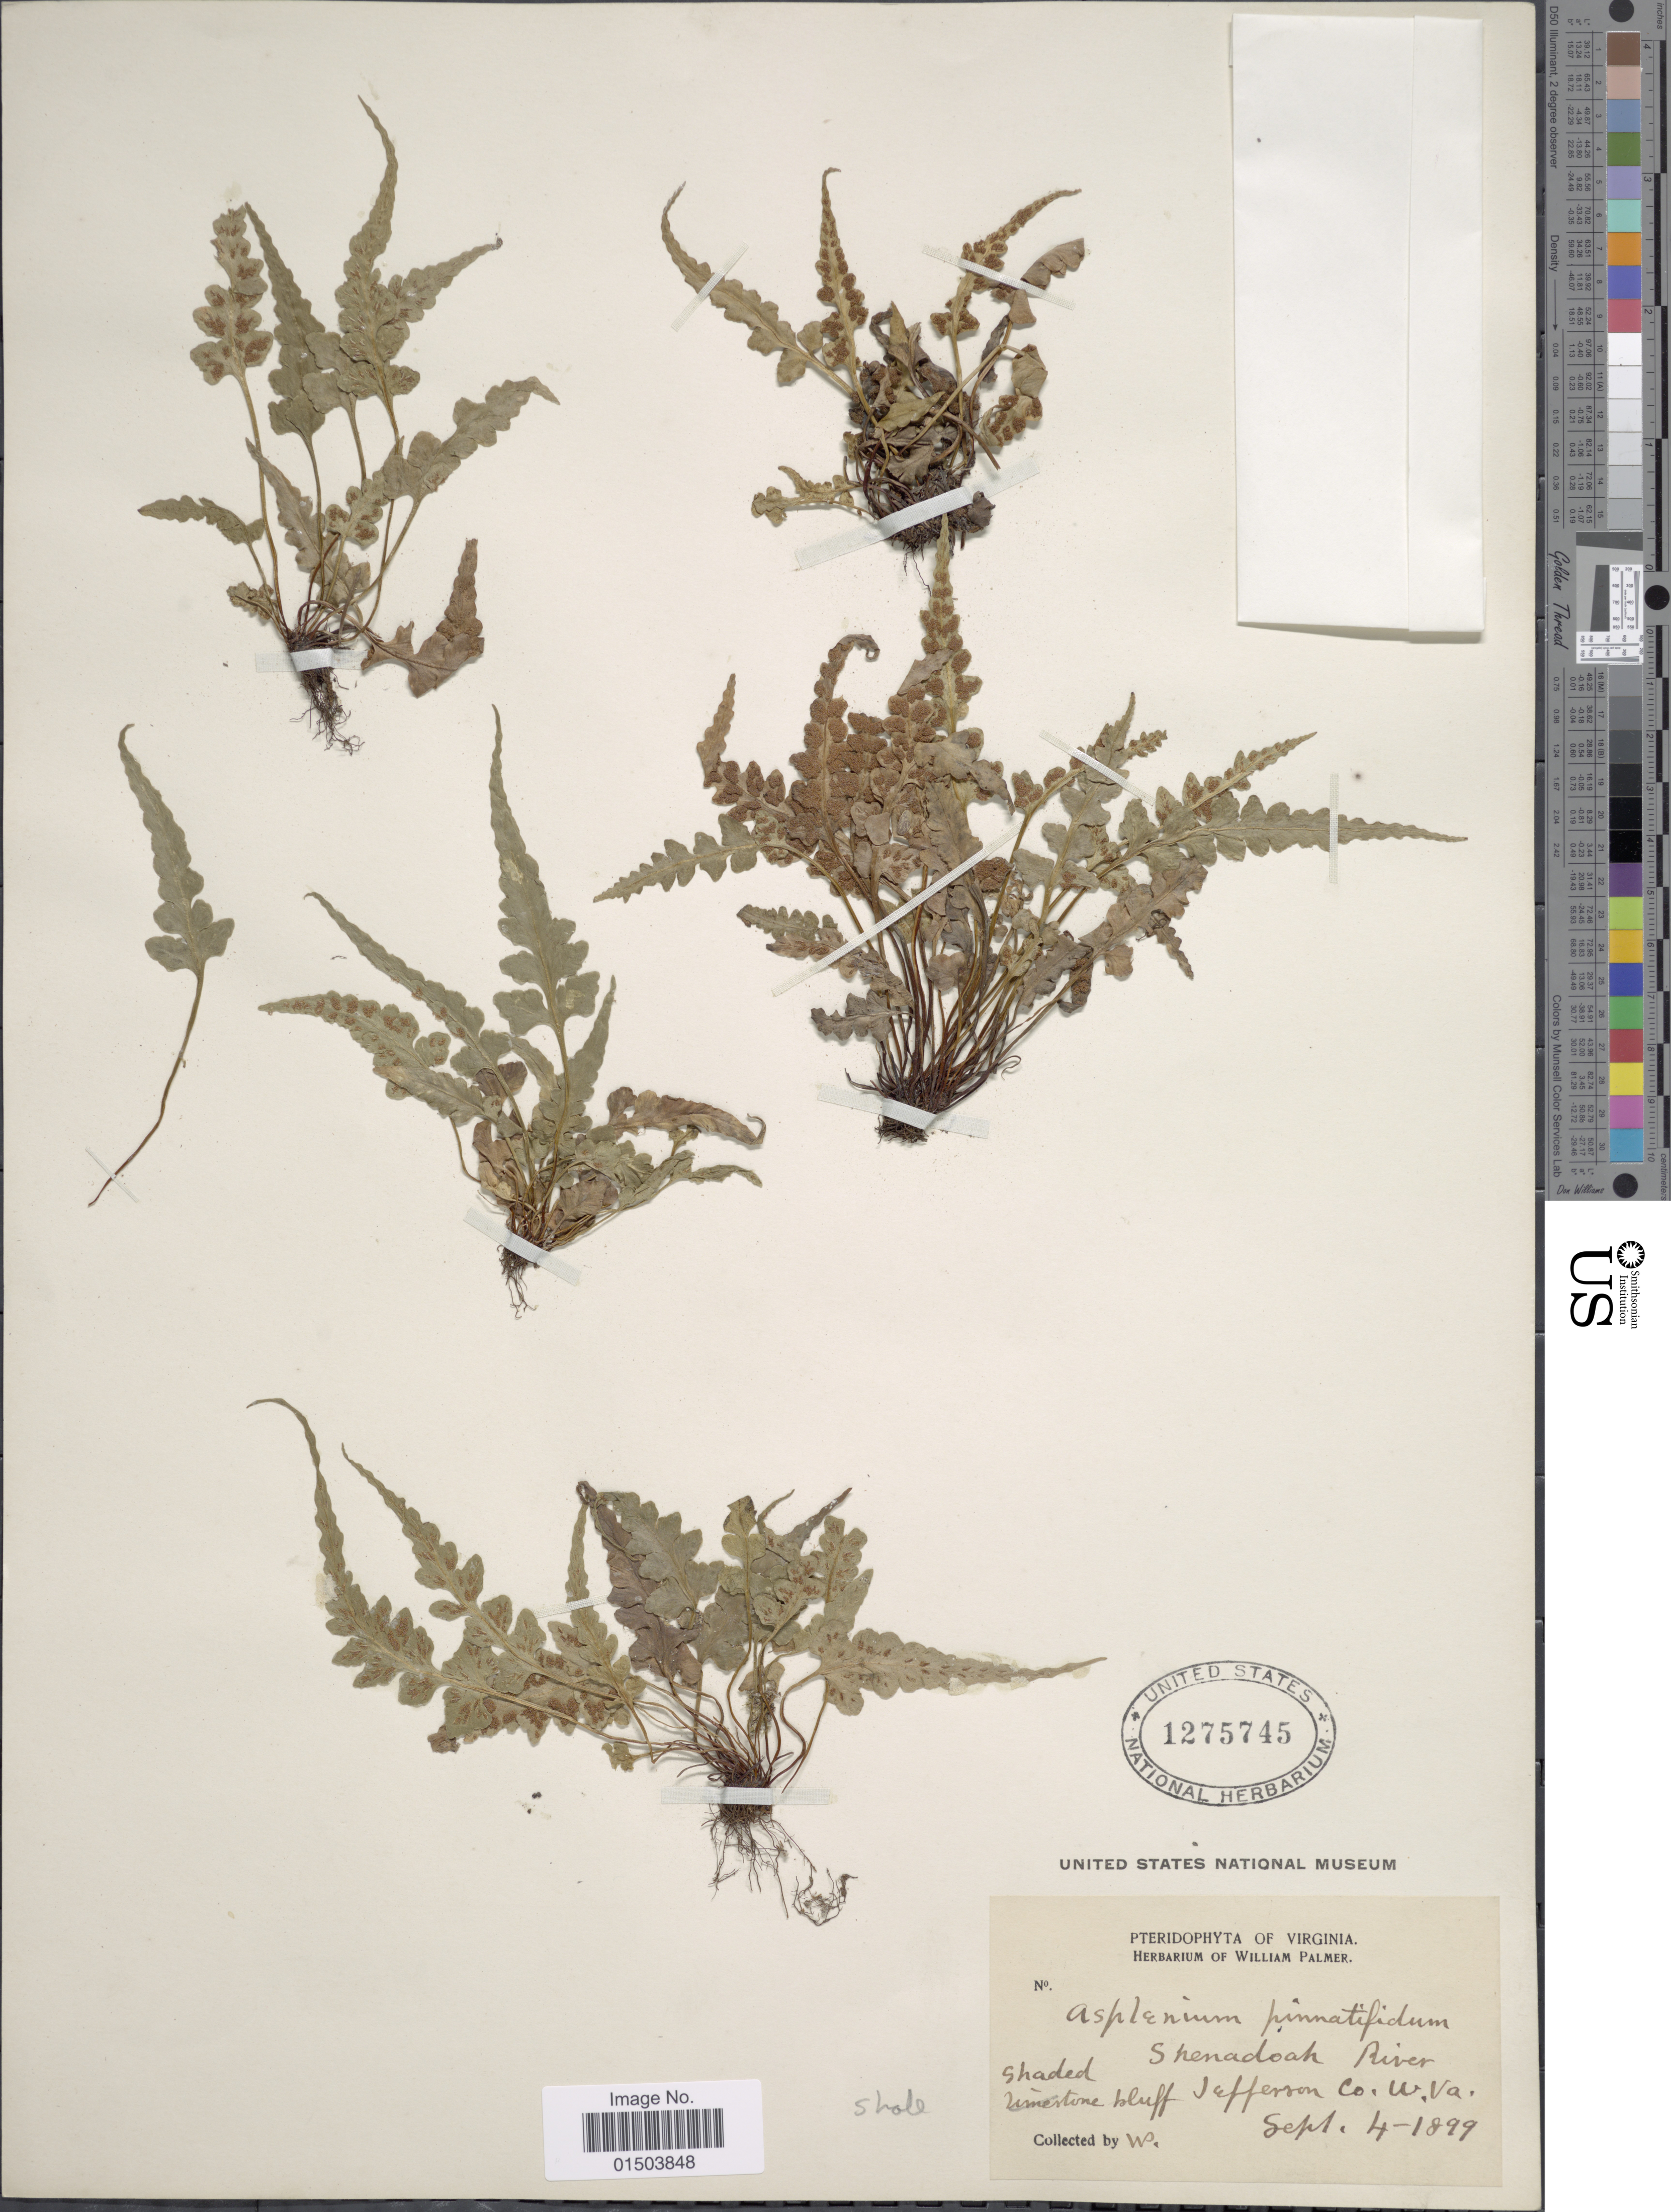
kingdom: Plantae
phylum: Tracheophyta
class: Polypodiopsida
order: Polypodiales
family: Aspleniaceae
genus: Asplenium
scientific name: Asplenium pinnatifidum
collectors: W. Palmer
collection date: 1899-09-04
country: United States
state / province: West Virginia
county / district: Jefferson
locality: Shenandoah River, limestone bluff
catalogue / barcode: US 1275745